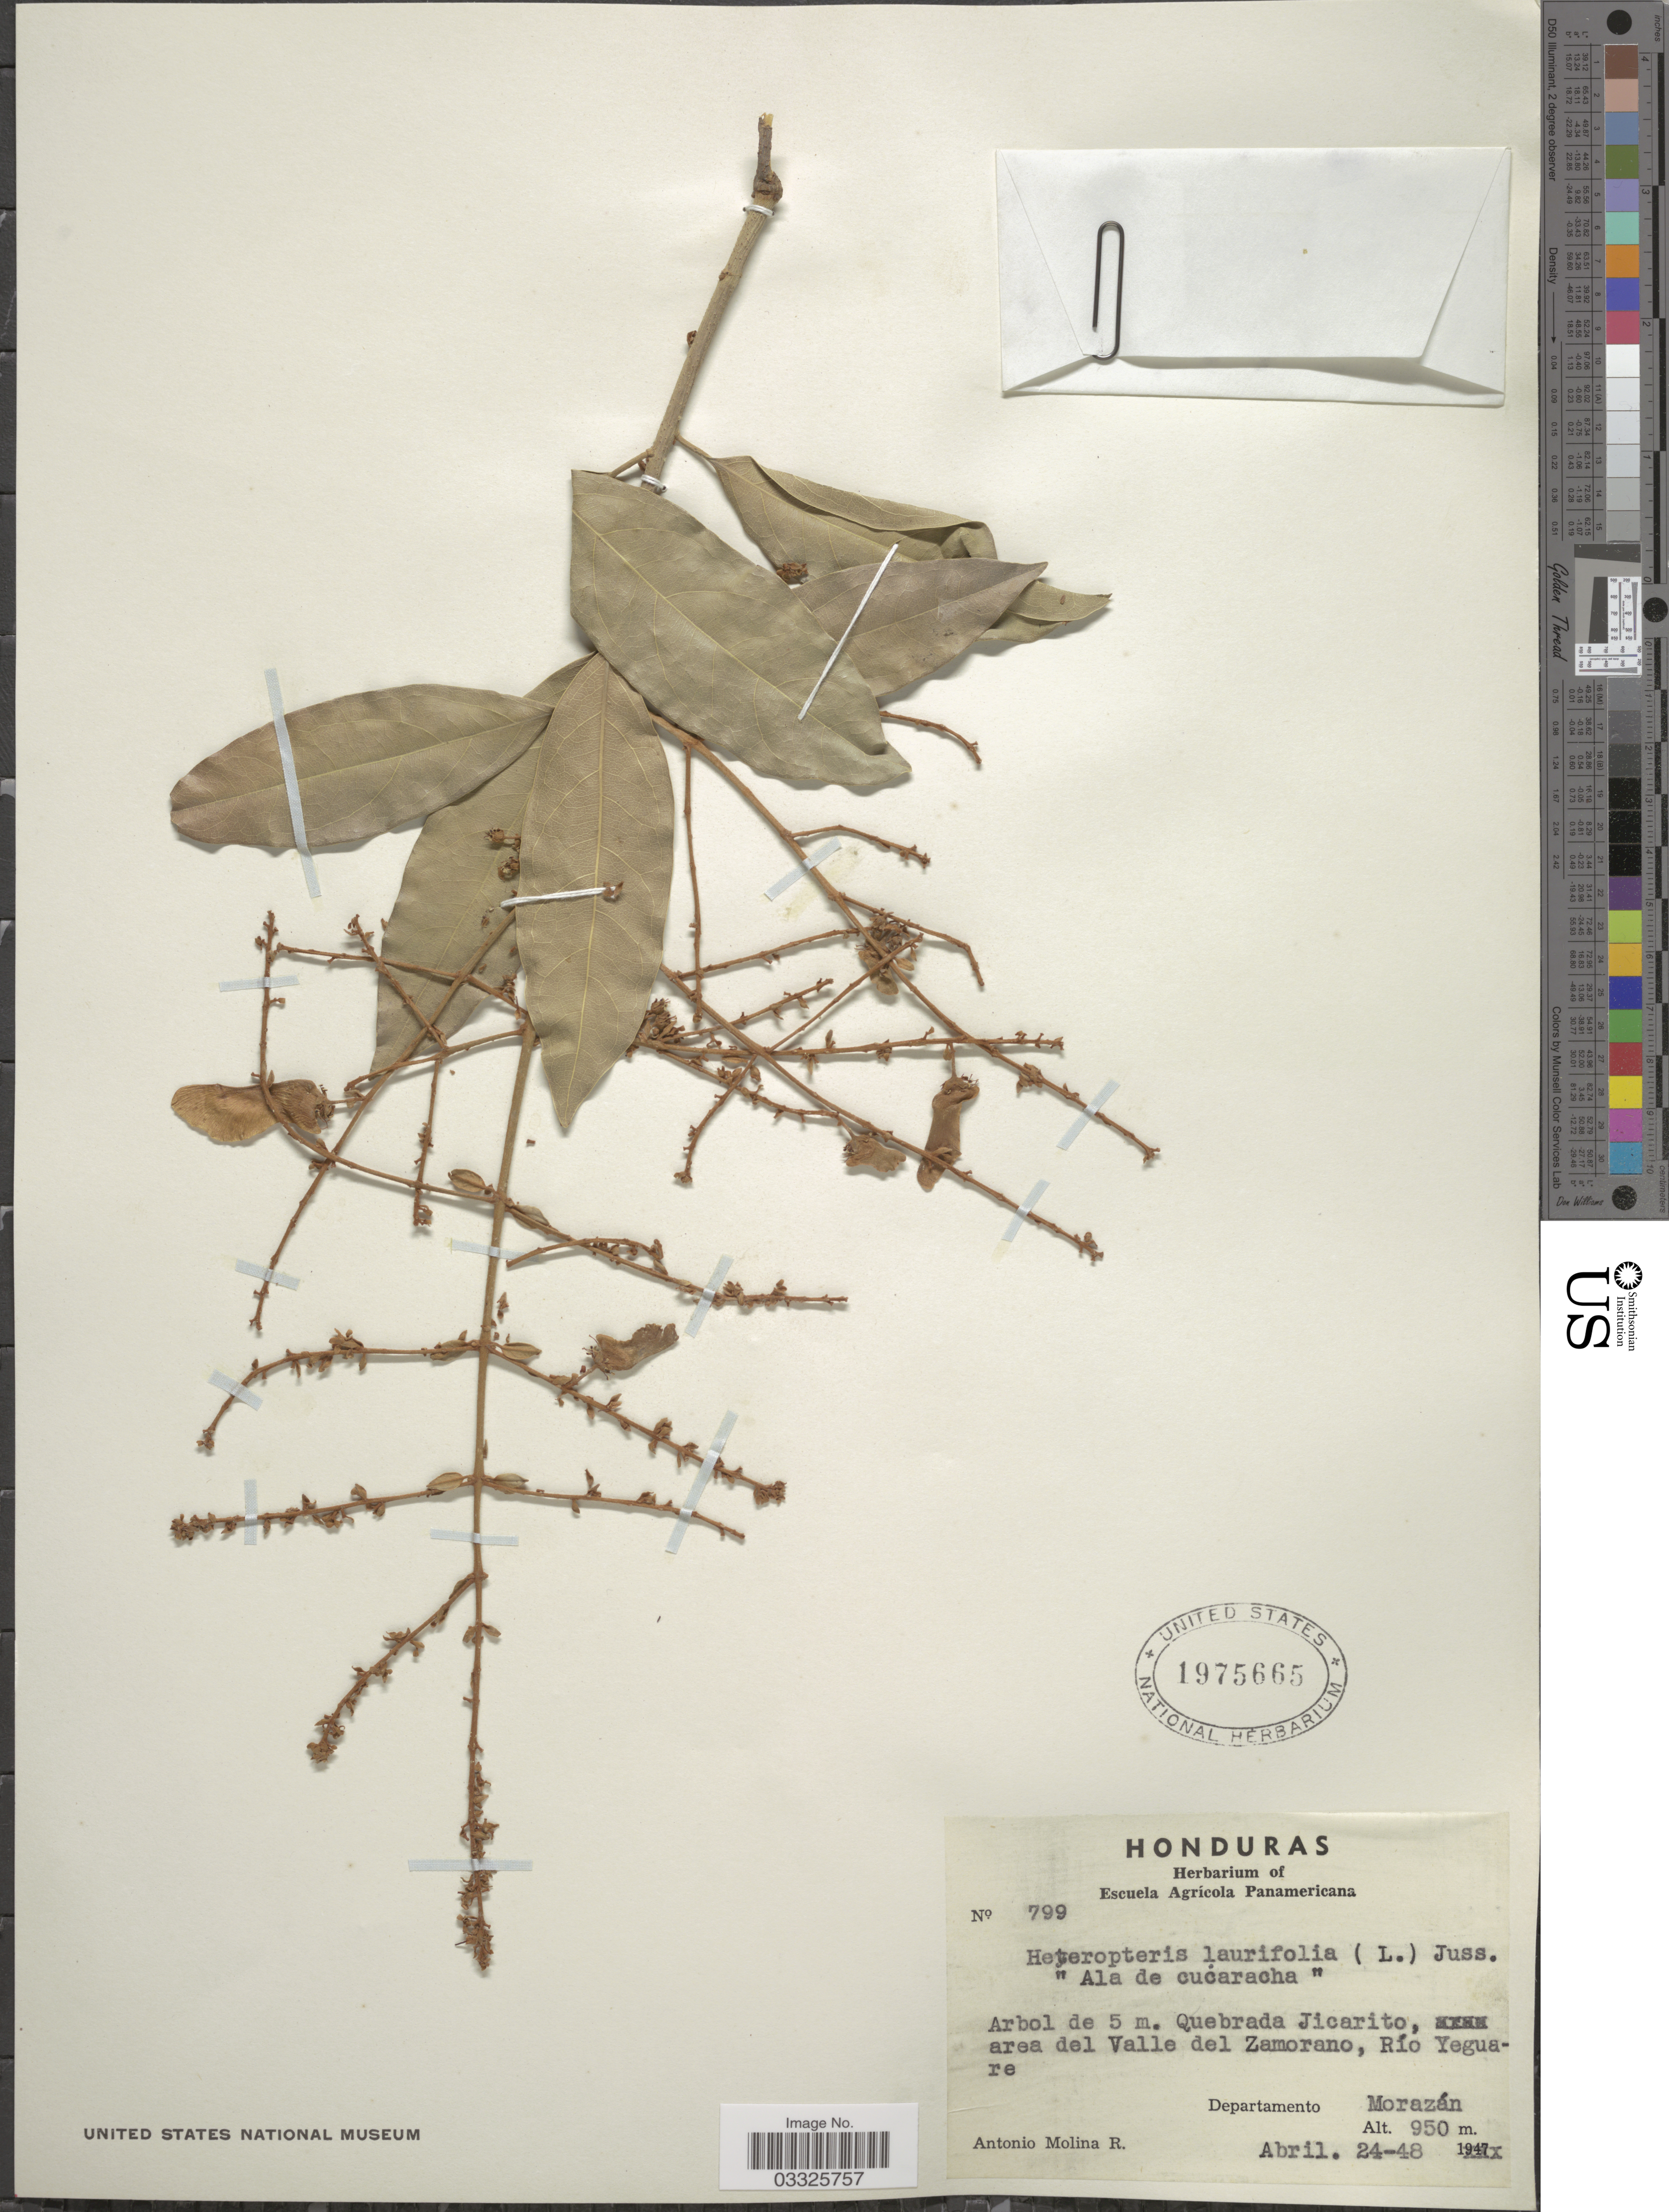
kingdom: Plantae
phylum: Tracheophyta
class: Magnoliopsida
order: Malpighiales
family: Malpighiaceae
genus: Heteropterys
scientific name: Heteropterys laurifolia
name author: (L.) A. Juss.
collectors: A. Molina R.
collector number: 799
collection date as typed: Transcribed d/m/y: 24/4/48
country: Honduras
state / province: Fco. Morazán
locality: Quebrada Jicarito, area del Valle del Zamorano, Río Yeguare. Departamento Morazán.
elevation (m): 950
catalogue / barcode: US 1975665